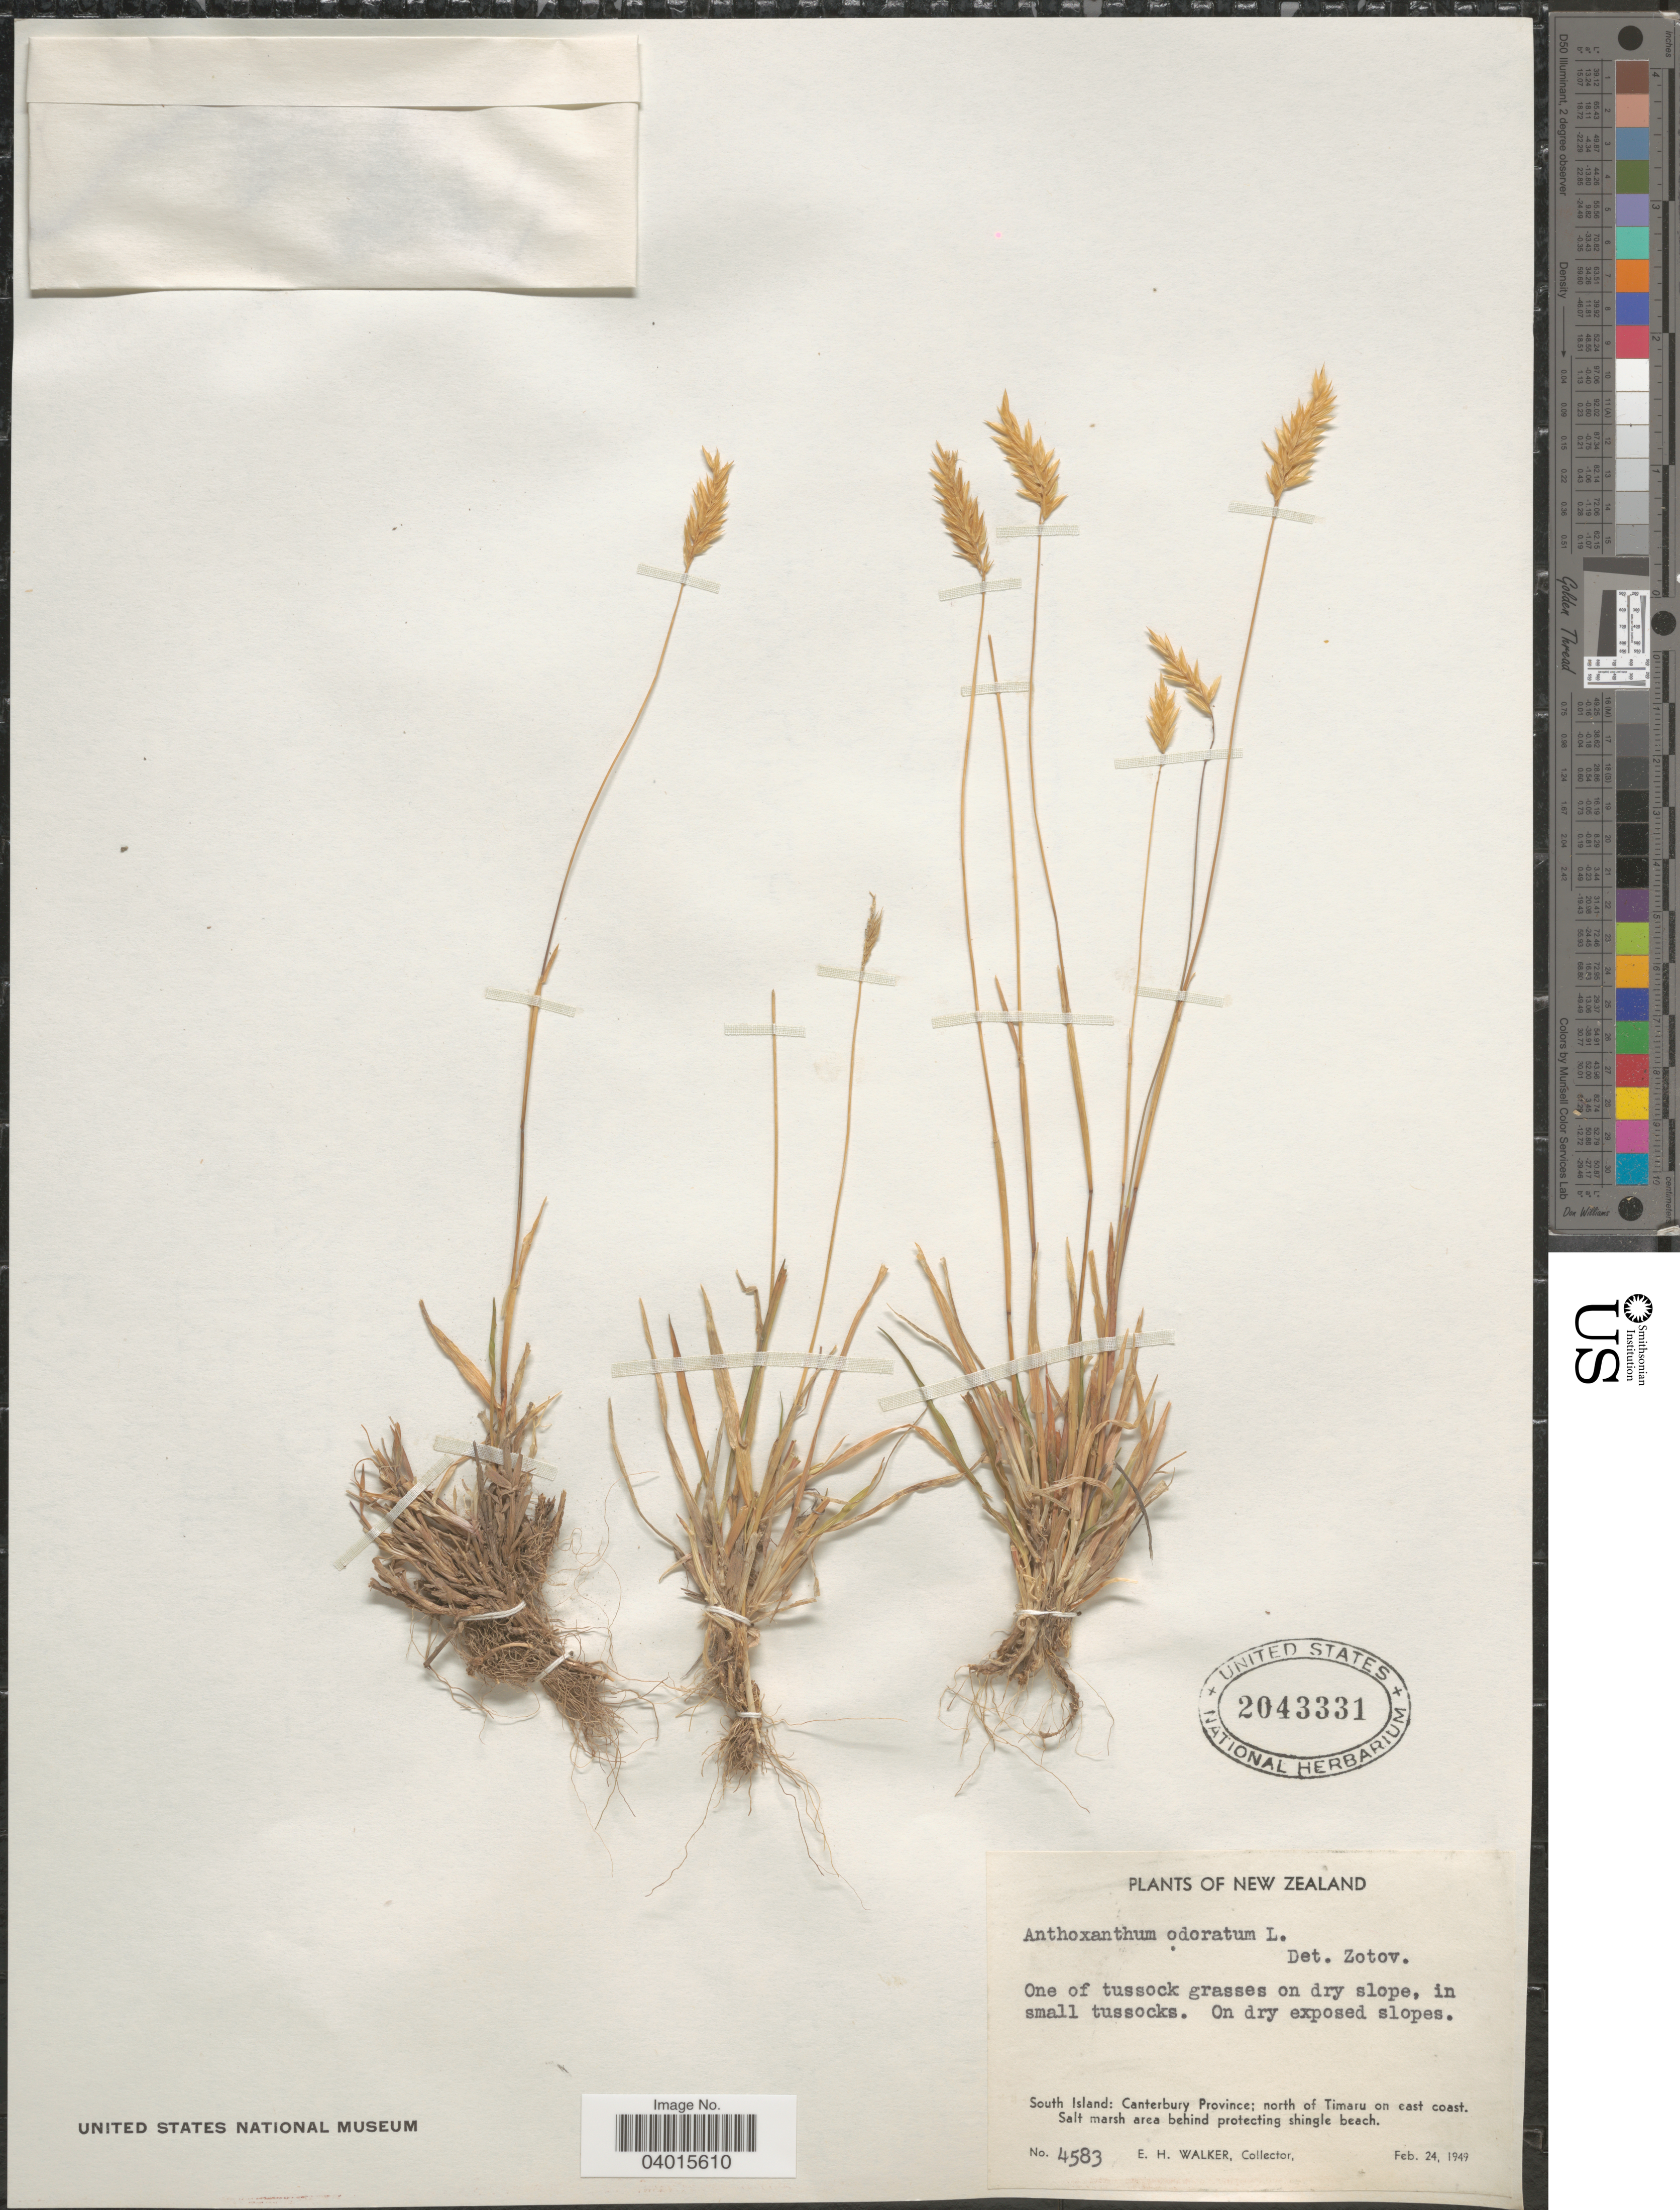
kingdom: Plantae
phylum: Tracheophyta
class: Liliopsida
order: Poales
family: Poaceae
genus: Anthoxanthum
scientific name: Anthoxanthum odoratum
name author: L.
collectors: E. H. Walker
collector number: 4583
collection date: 1949-02-24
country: New Zealand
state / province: Canterbury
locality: South Island: north of Timaru on east coast. Salt marsh area behind protecting shingle beach.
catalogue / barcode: US 2043331